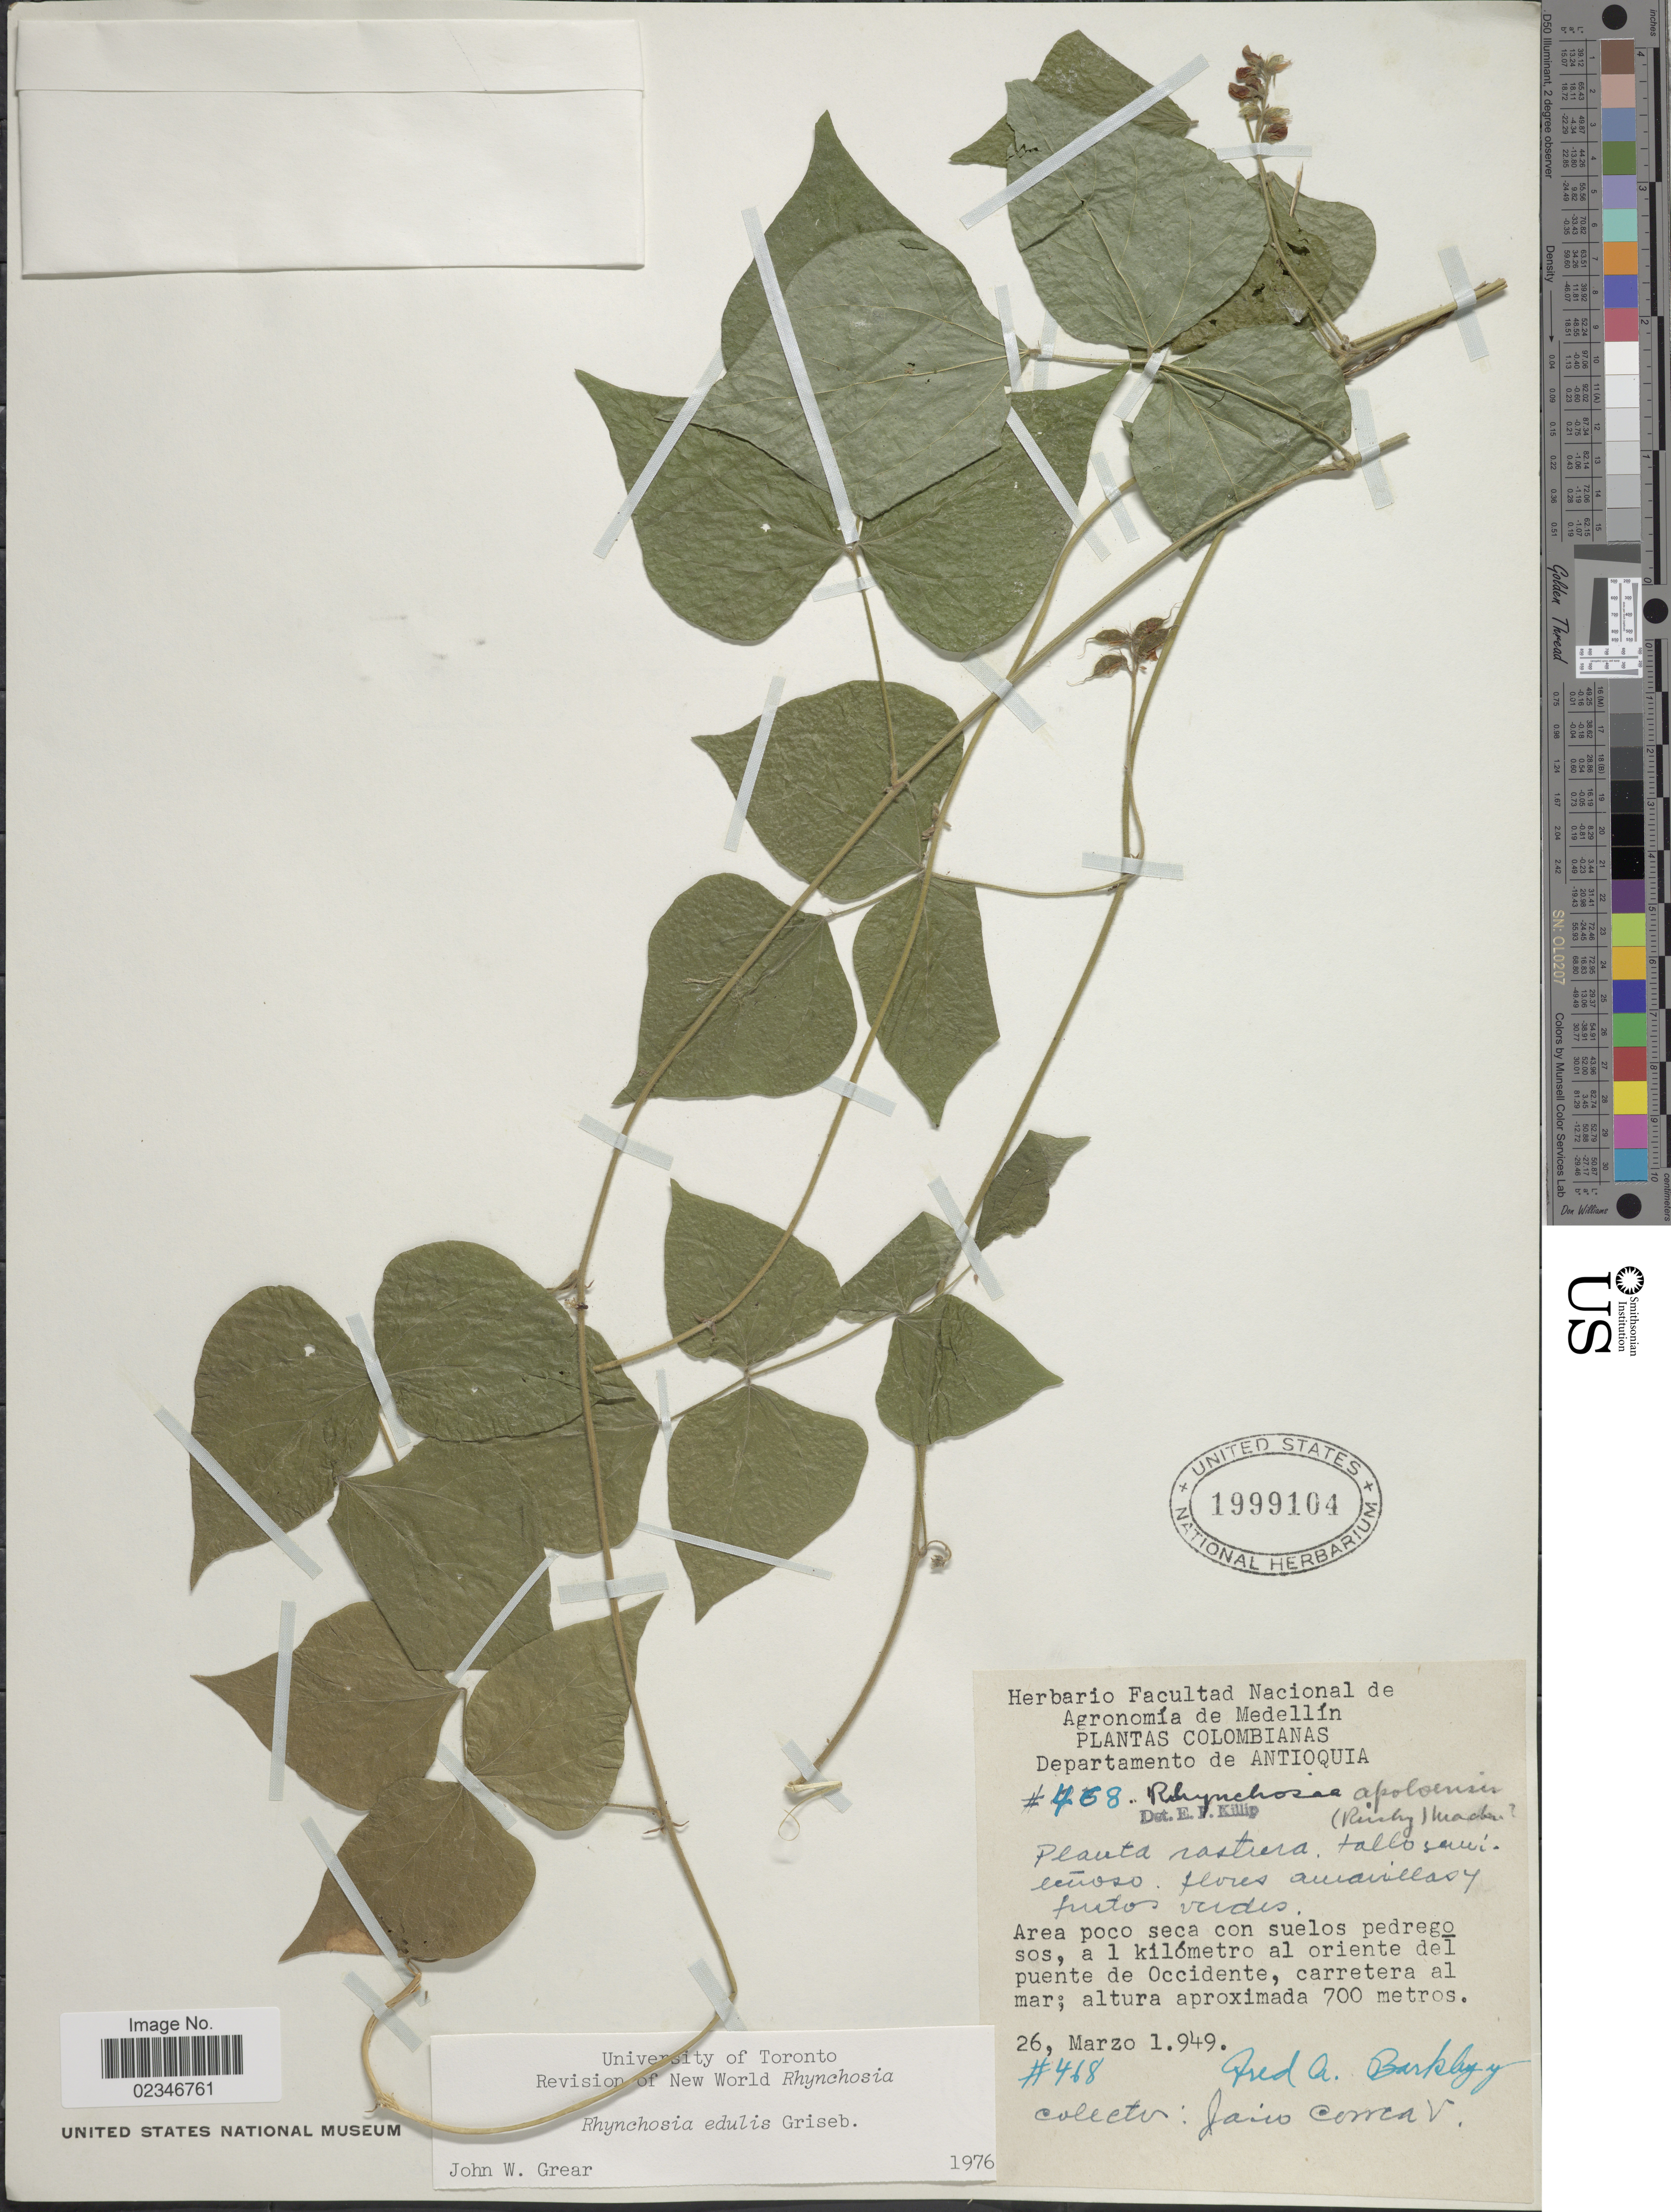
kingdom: Plantae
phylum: Tracheophyta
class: Magnoliopsida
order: Fabales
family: Fabaceae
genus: Rhynchosia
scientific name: Rhynchosia edulis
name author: Griseb.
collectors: J. Correa V.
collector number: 468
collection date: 1949-03-26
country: Colombia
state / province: Antioquia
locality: Departamento de Antioquia, a 1 kilometro al oriente del puente de Occidente, carretera al mar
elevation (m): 700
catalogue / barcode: US 1999104